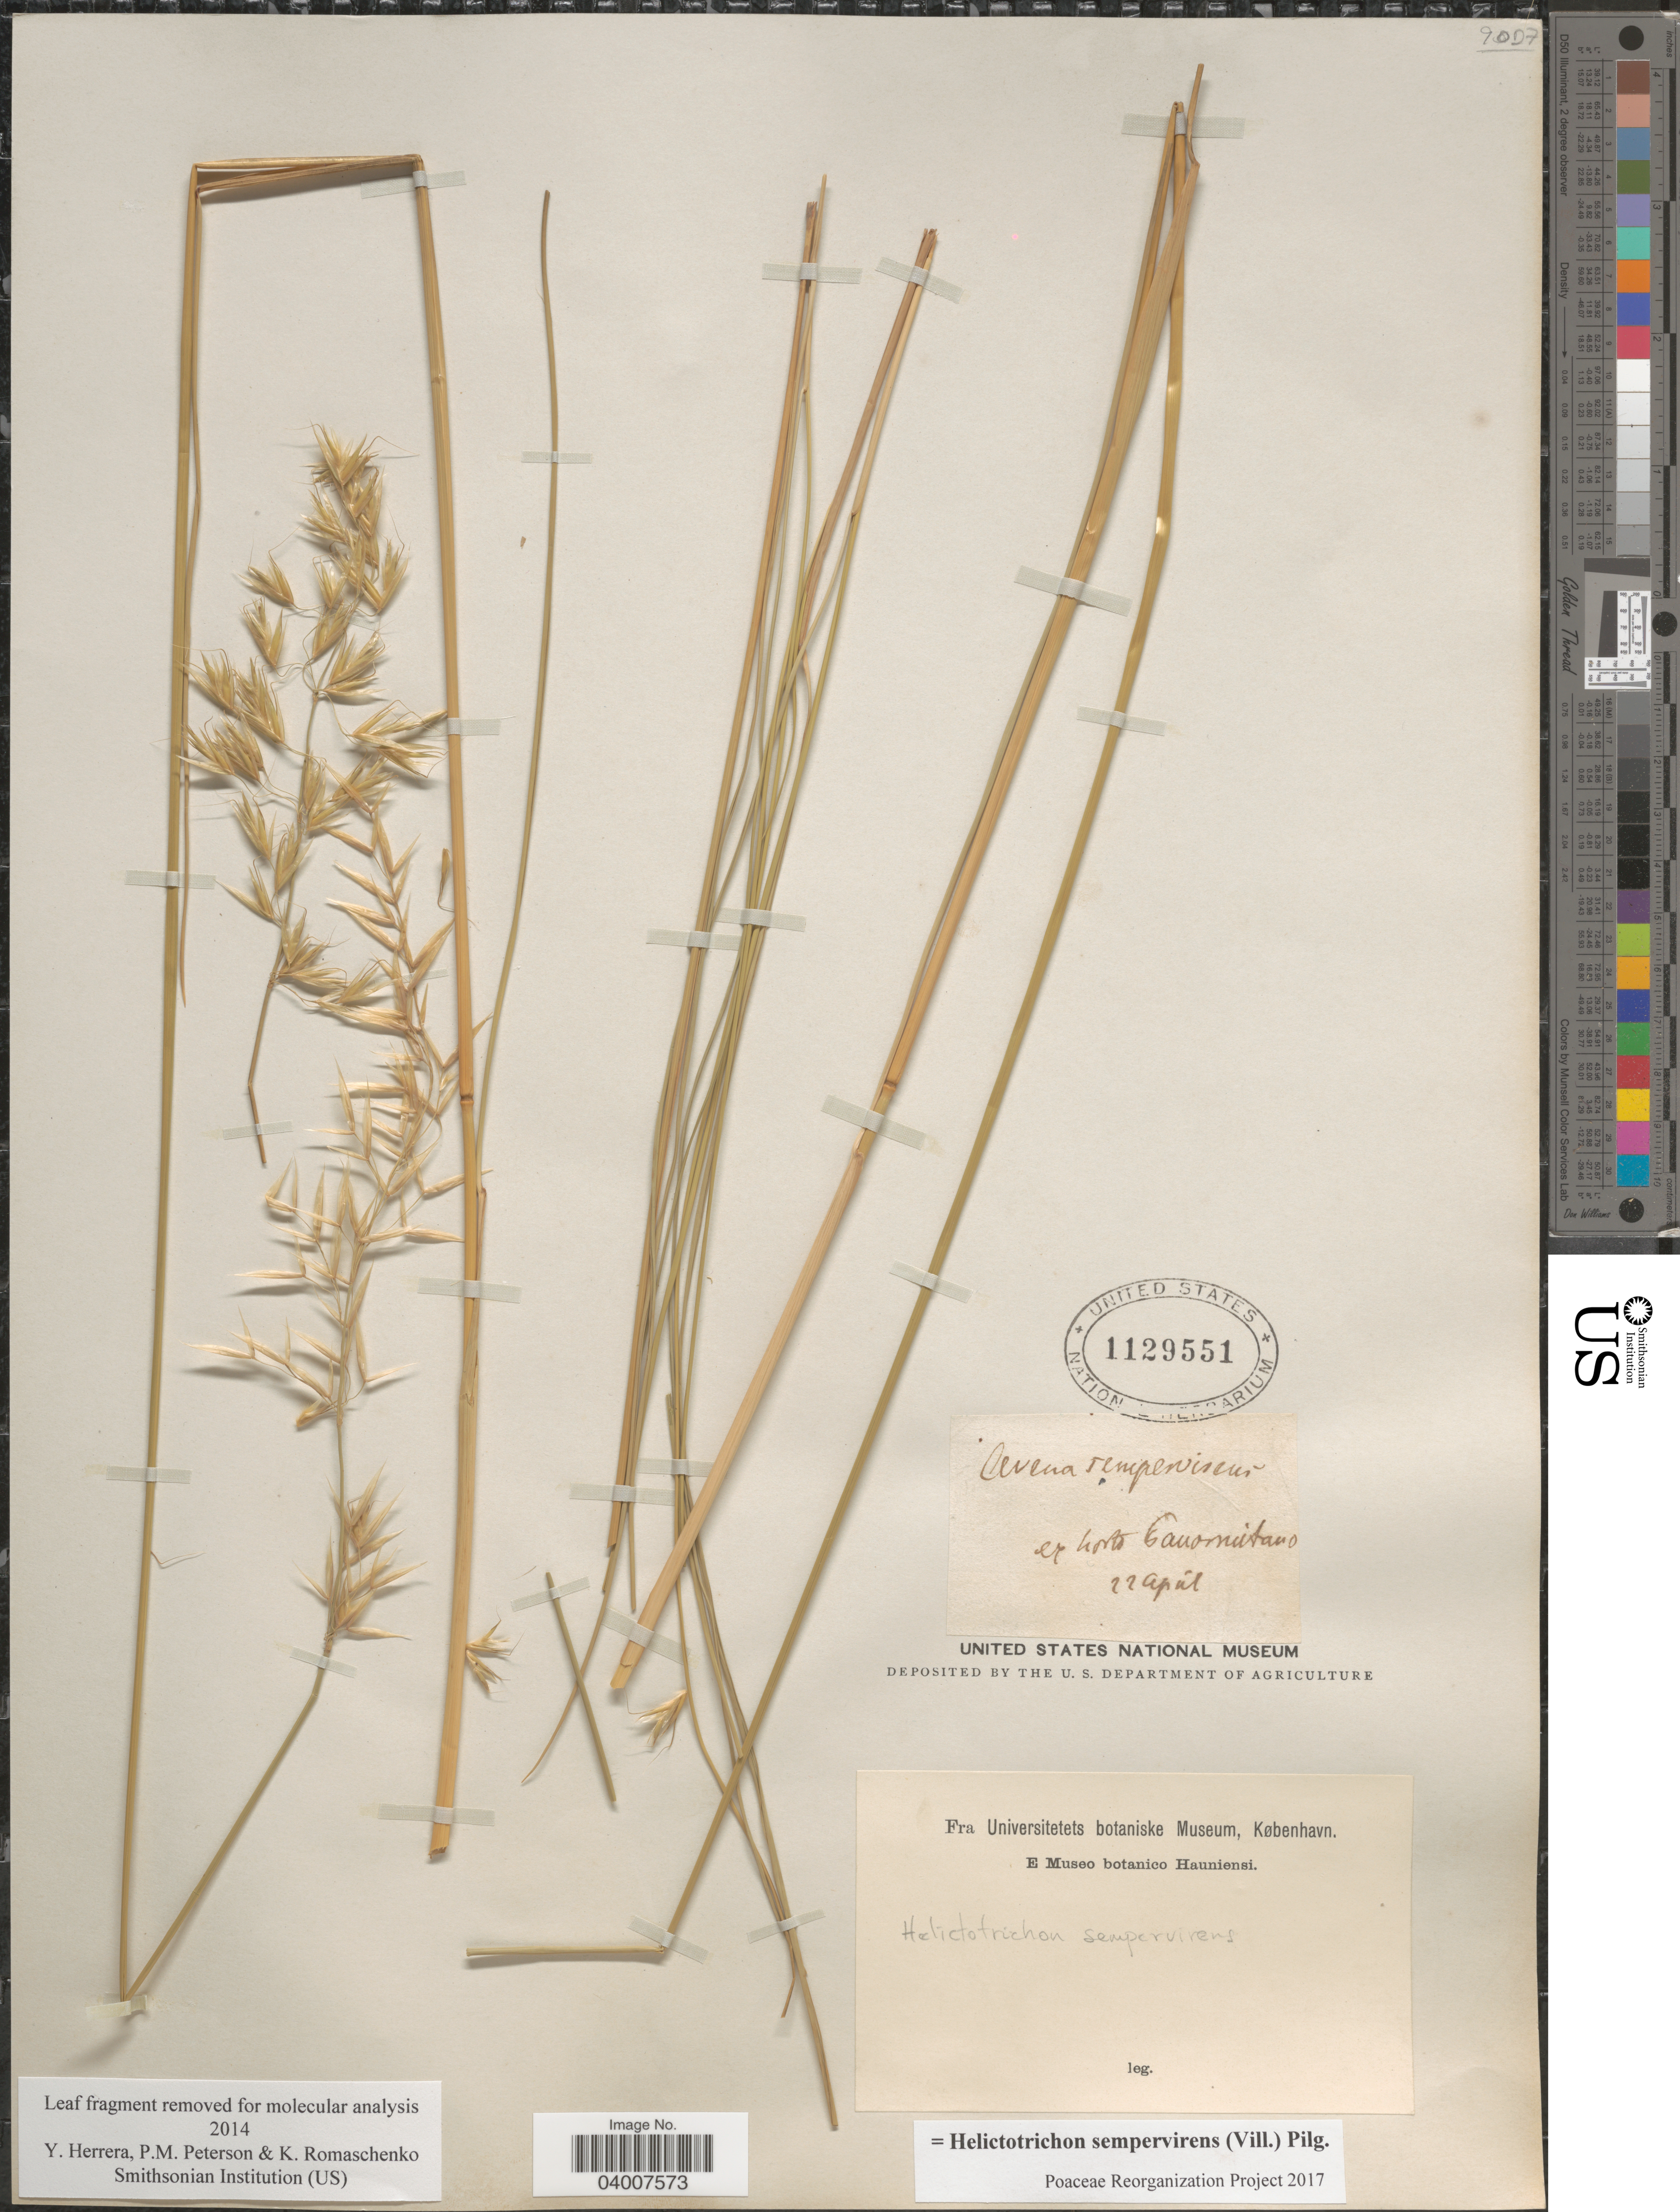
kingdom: Plantae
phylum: Tracheophyta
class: Liliopsida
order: Poales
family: Poaceae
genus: Helictotrichon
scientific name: Helictotrichon sempervirens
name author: (Vill.) Pilg.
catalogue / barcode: US 1129551